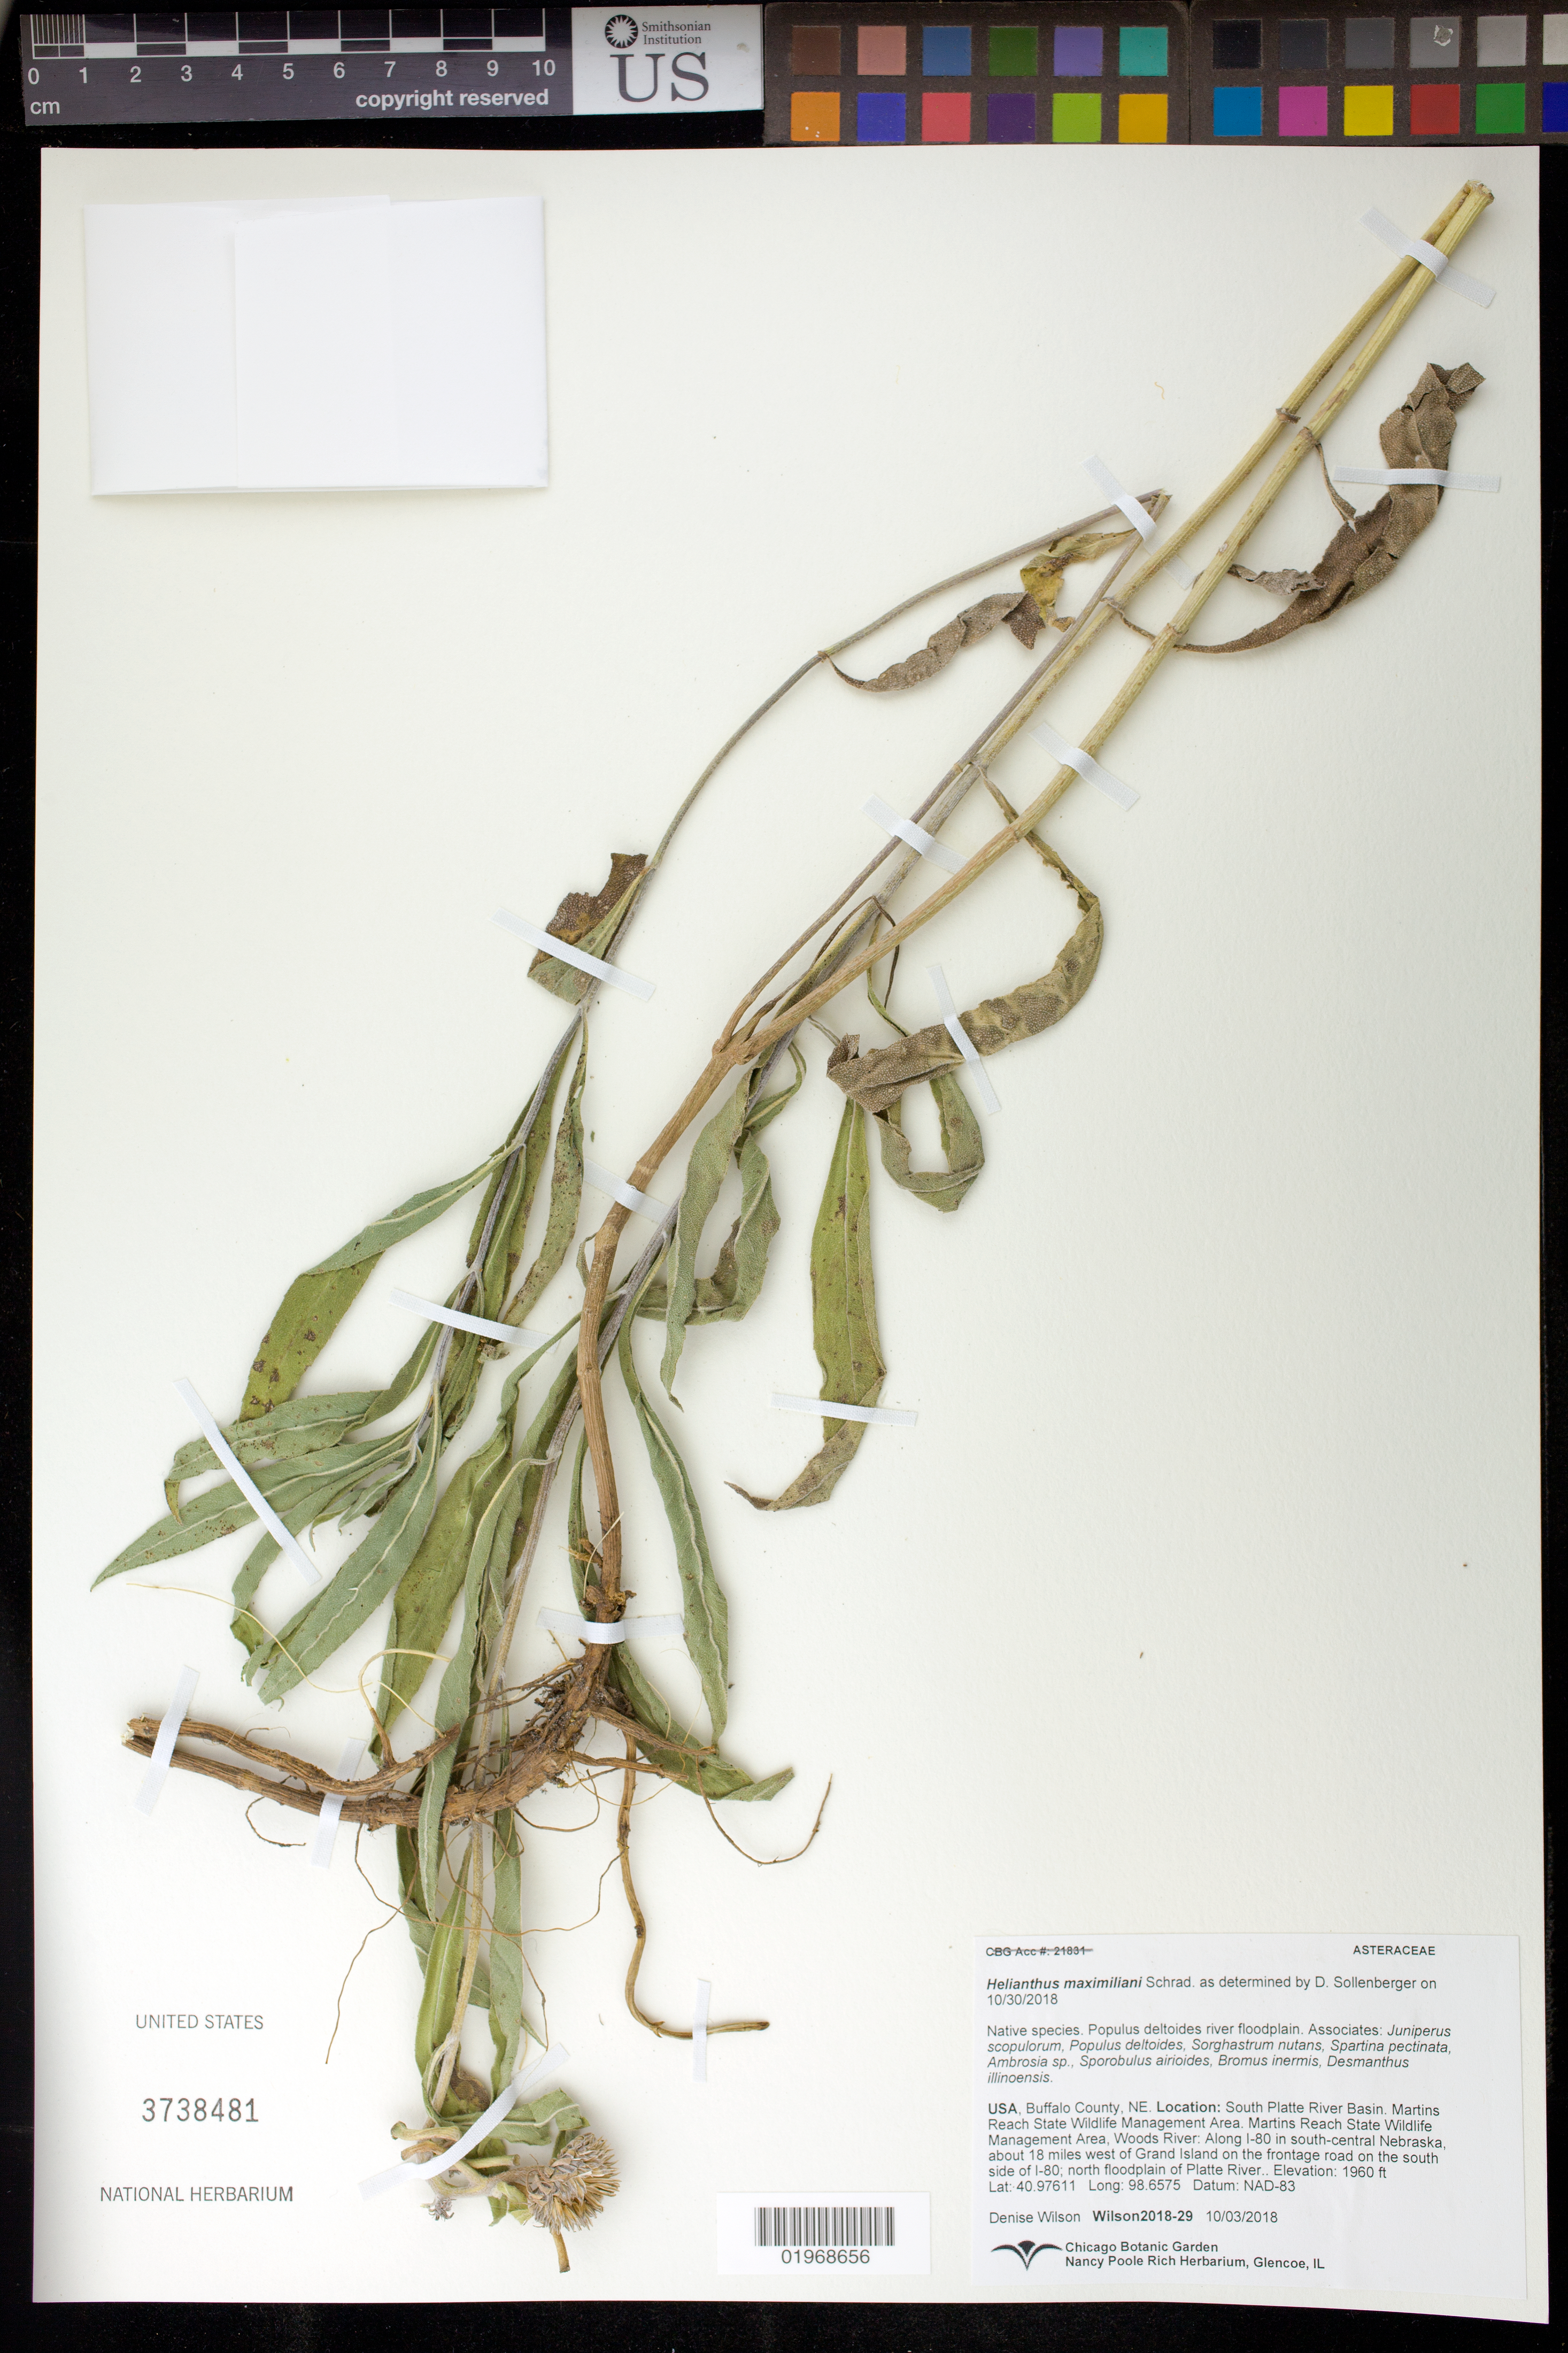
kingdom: Plantae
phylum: Tracheophyta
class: Magnoliopsida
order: Asterales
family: Asteraceae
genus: Helianthus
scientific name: Helianthus maximiliani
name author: Schrad.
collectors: D. Wilson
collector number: Wilson2018-29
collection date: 2018-10-03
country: United States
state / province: Nebraska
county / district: Buffalo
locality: South Platte River Basin, Martins Reach State Wildlife Management Area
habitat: River floodplain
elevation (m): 597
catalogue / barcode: US 3738481